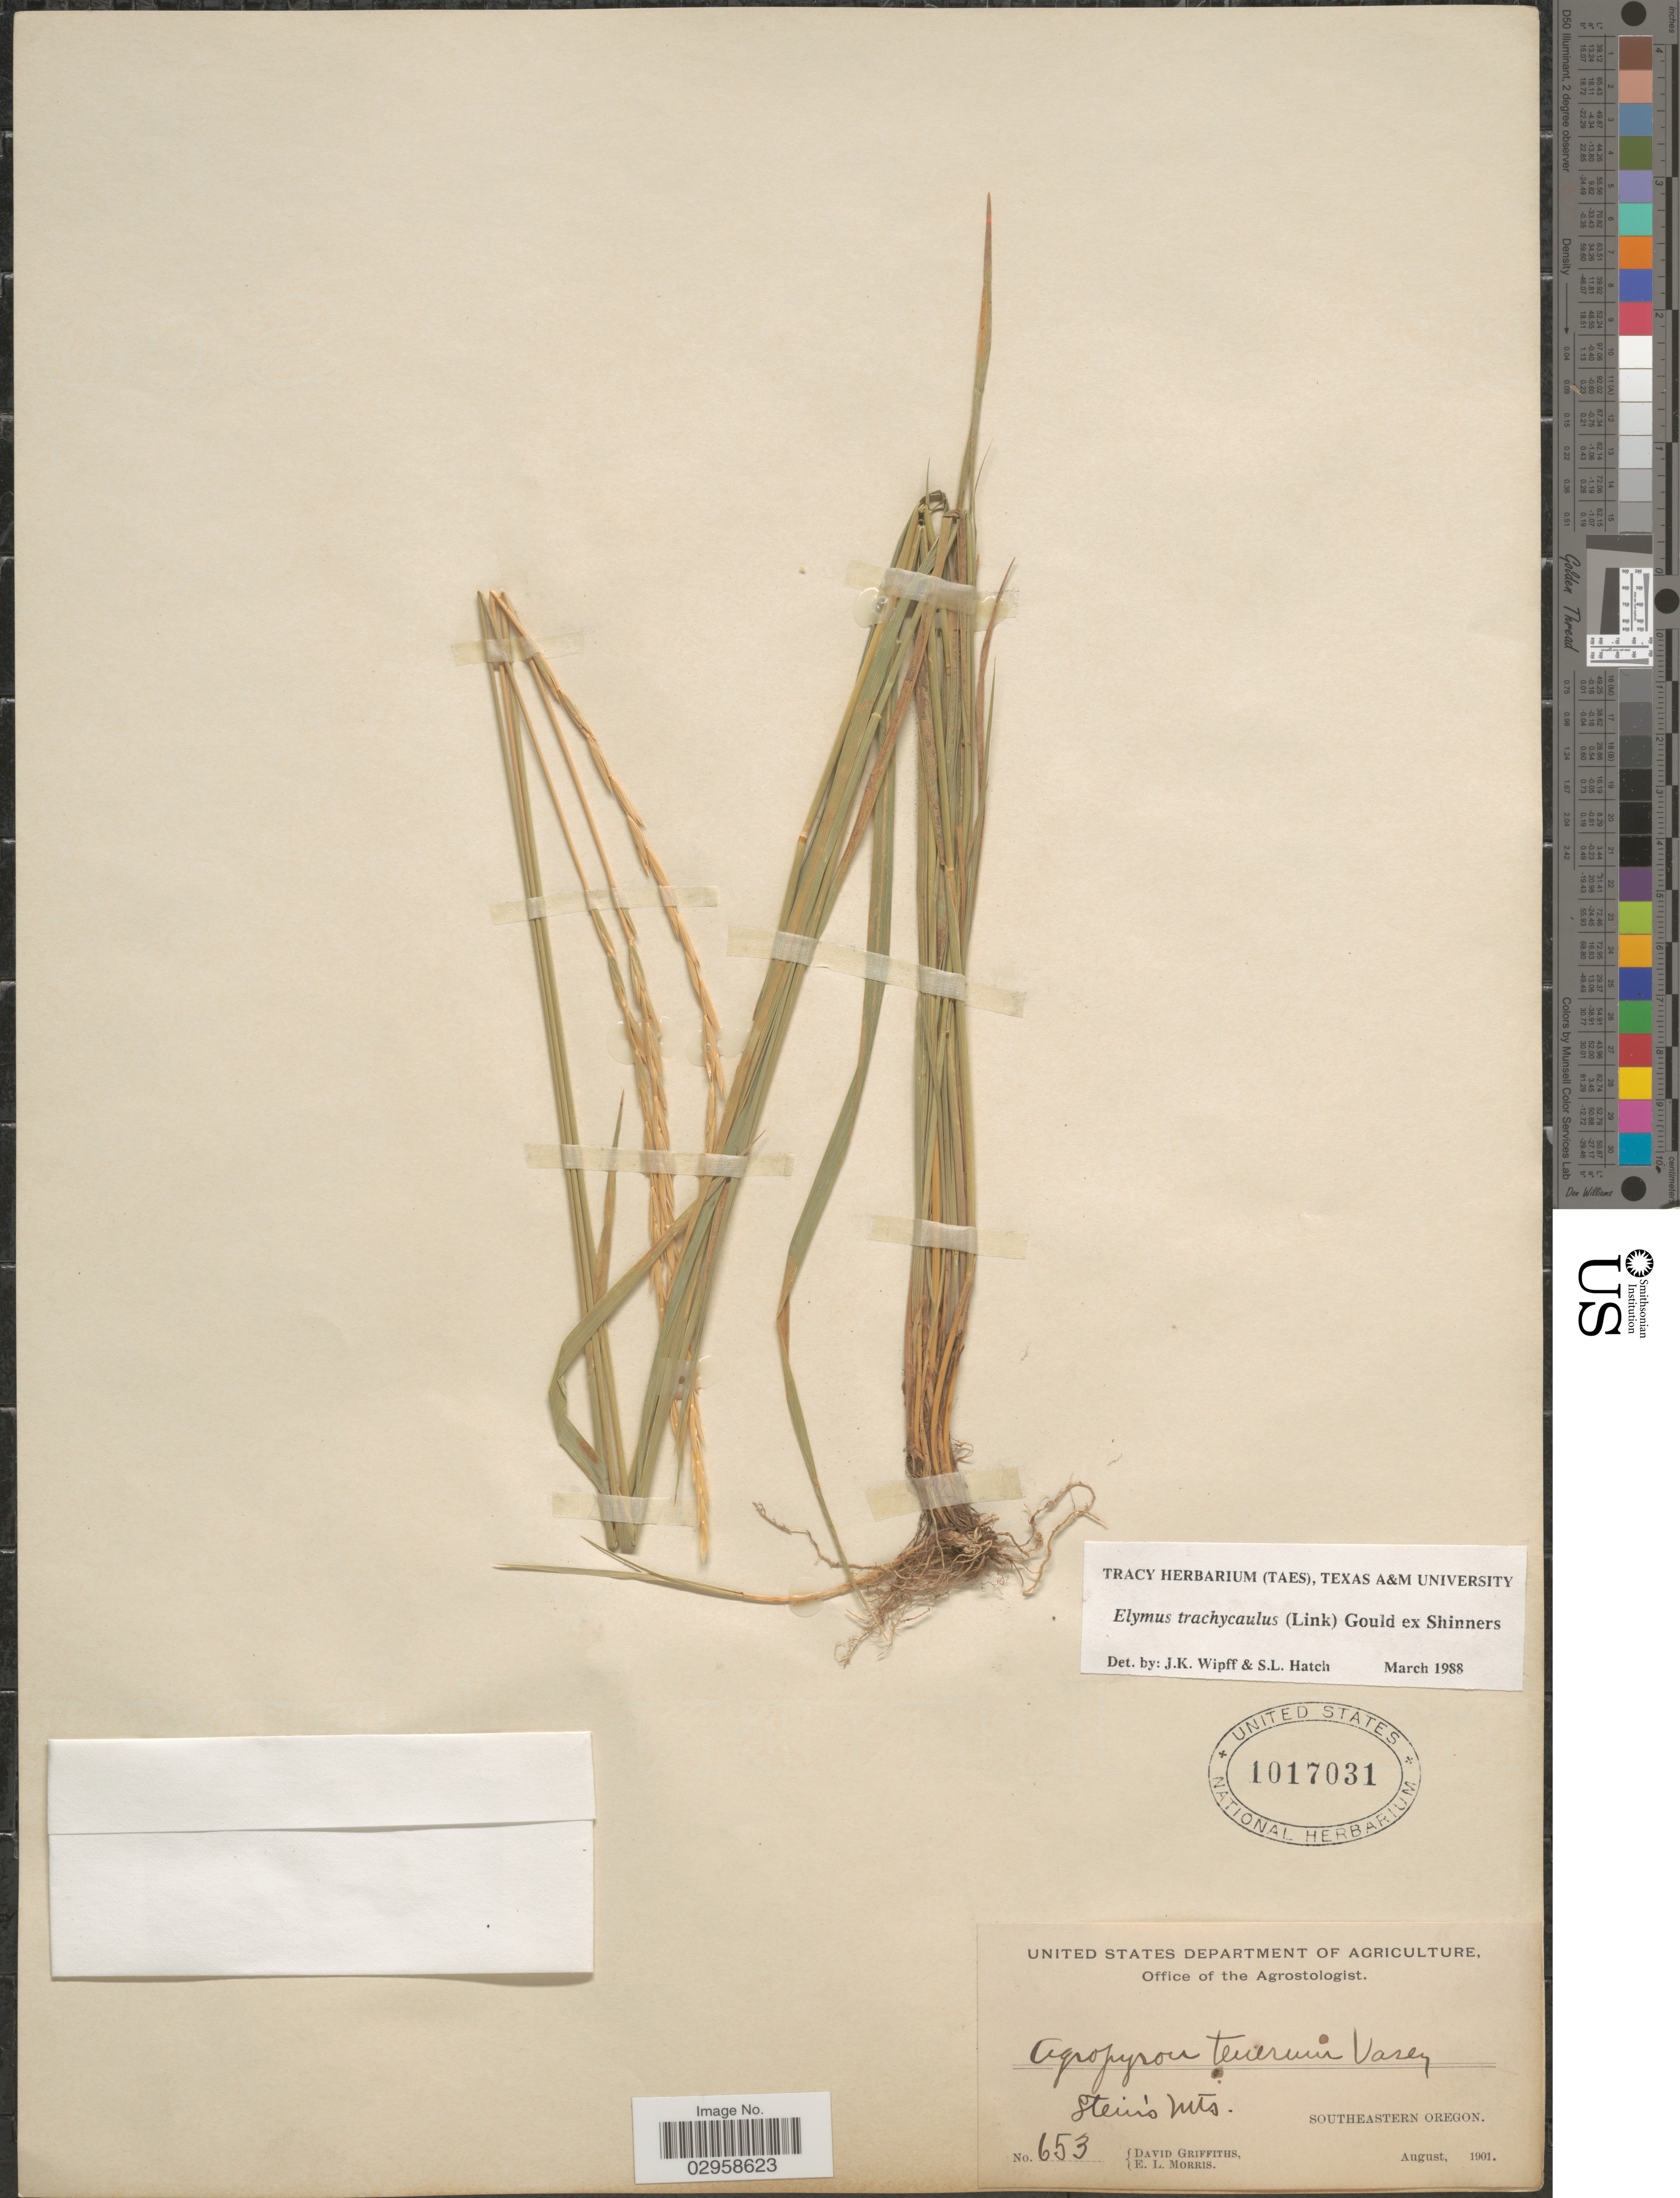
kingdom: Plantae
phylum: Tracheophyta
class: Liliopsida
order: Poales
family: Poaceae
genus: Elymus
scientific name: Elymus trachycaulus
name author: (Link) Gould ex Shinners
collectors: D. Griffiths & E. Morris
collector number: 653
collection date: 1901-08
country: United States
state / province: Oregon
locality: Stein's Mts. Southeastern Oregon.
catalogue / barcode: US 1017031